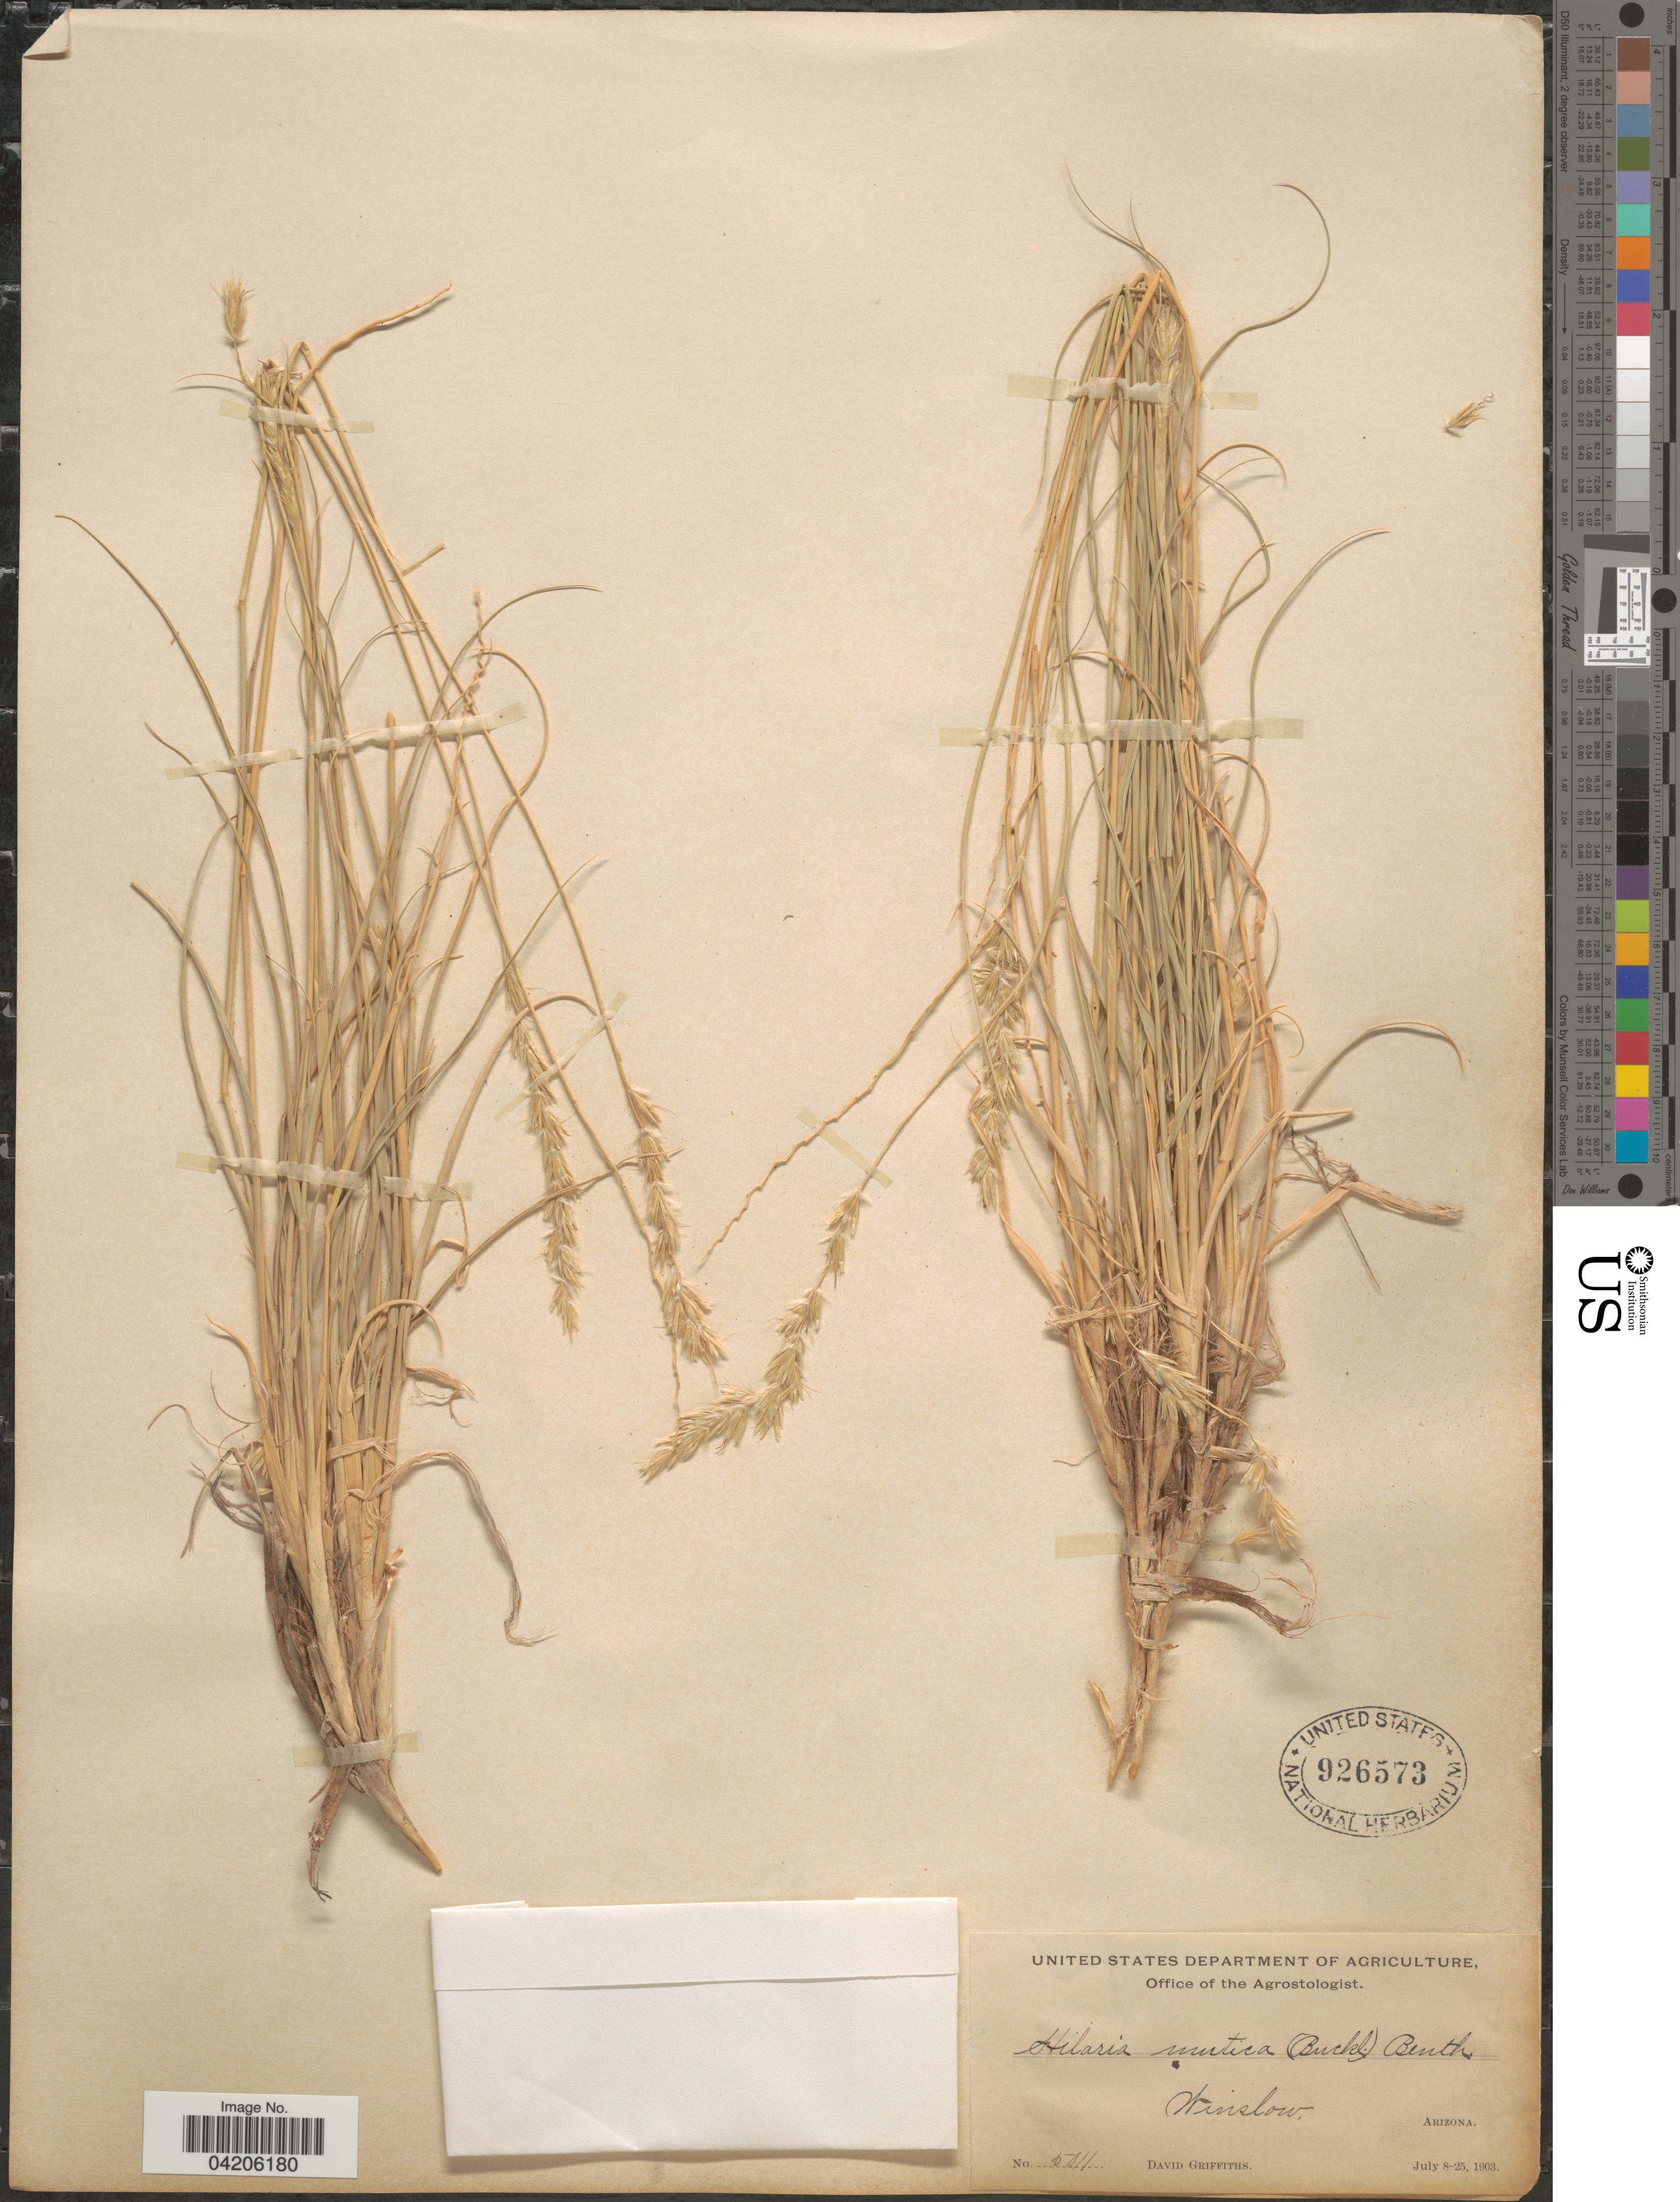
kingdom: Plantae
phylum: Tracheophyta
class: Liliopsida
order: Poales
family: Poaceae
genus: Hilaria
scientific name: Hilaria mutica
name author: (Buckley) Benth.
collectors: D. Griffiths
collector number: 5011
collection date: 1903-07-08/1903-07-25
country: United States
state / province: Arizona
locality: Winslow.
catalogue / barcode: US 926573